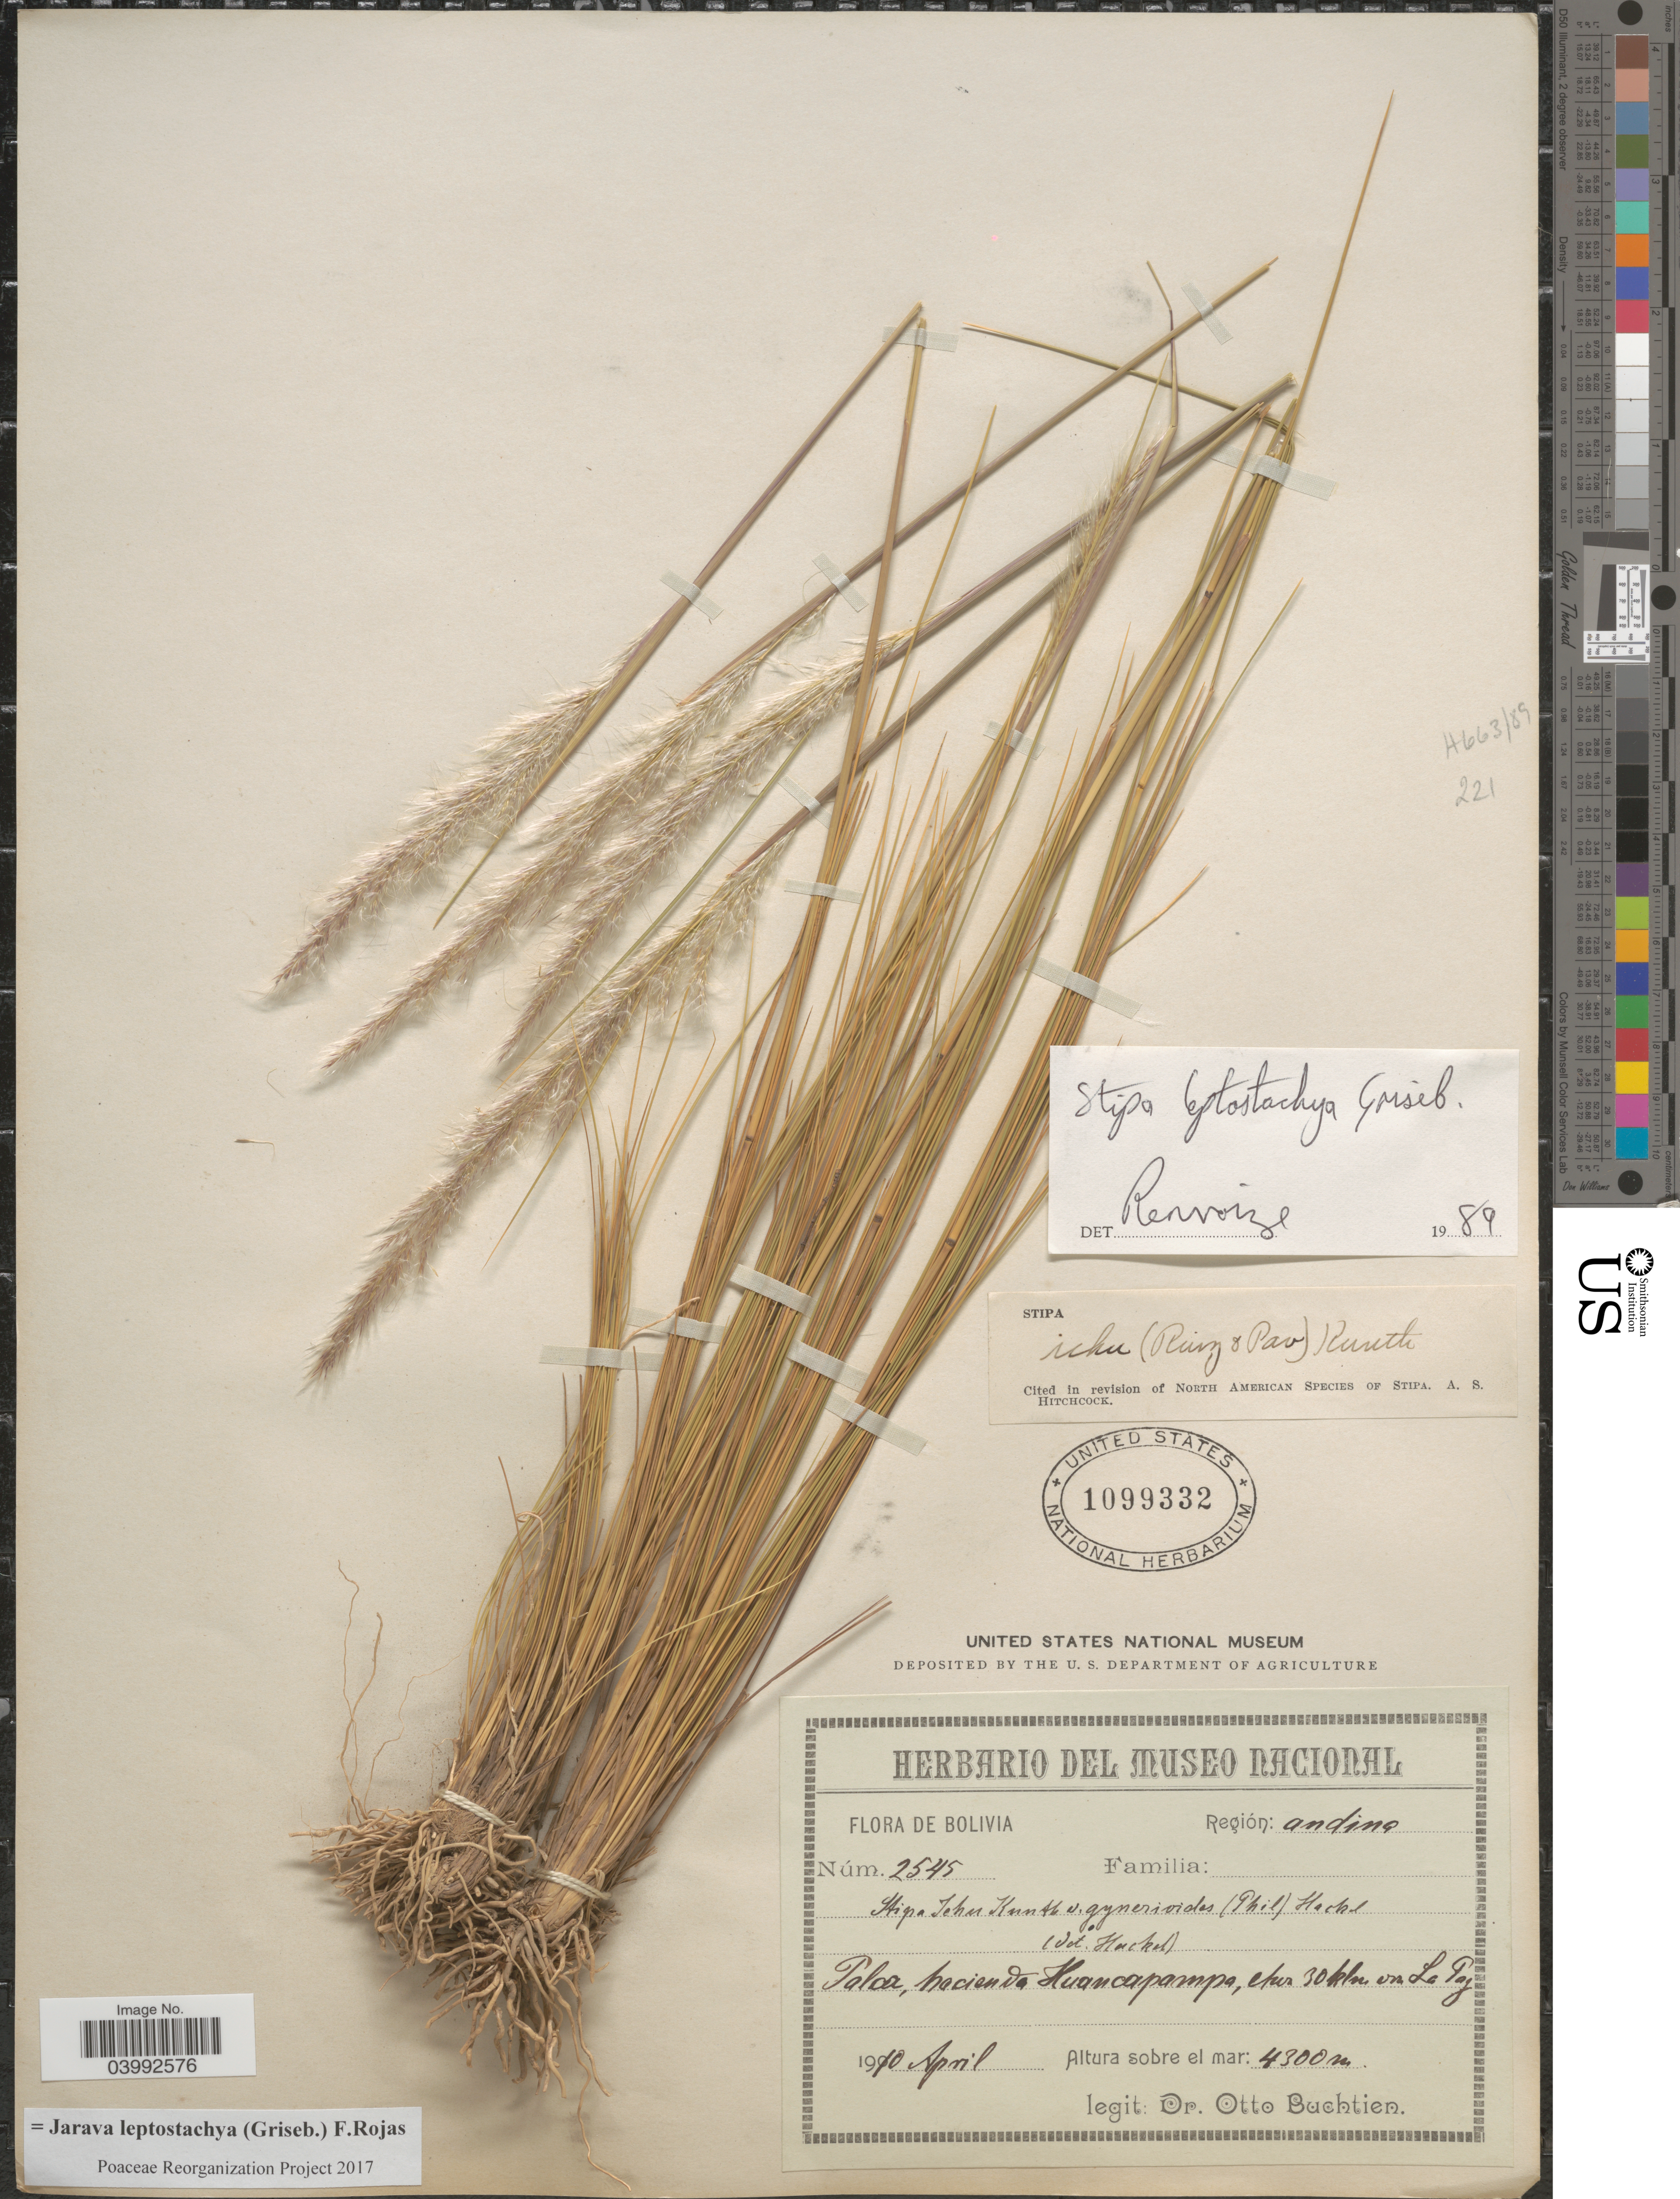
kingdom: Plantae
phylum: Tracheophyta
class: Liliopsida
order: Poales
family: Poaceae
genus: Jarava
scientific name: Jarava leptostachya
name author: (Griseb.) F. Rojas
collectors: O. Buchtien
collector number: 2545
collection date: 1910-04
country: Bolivia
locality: Región: andina. Palca, hacienda Huancapampa, etros 30 klm am La Paz.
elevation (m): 4300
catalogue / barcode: US 1099332